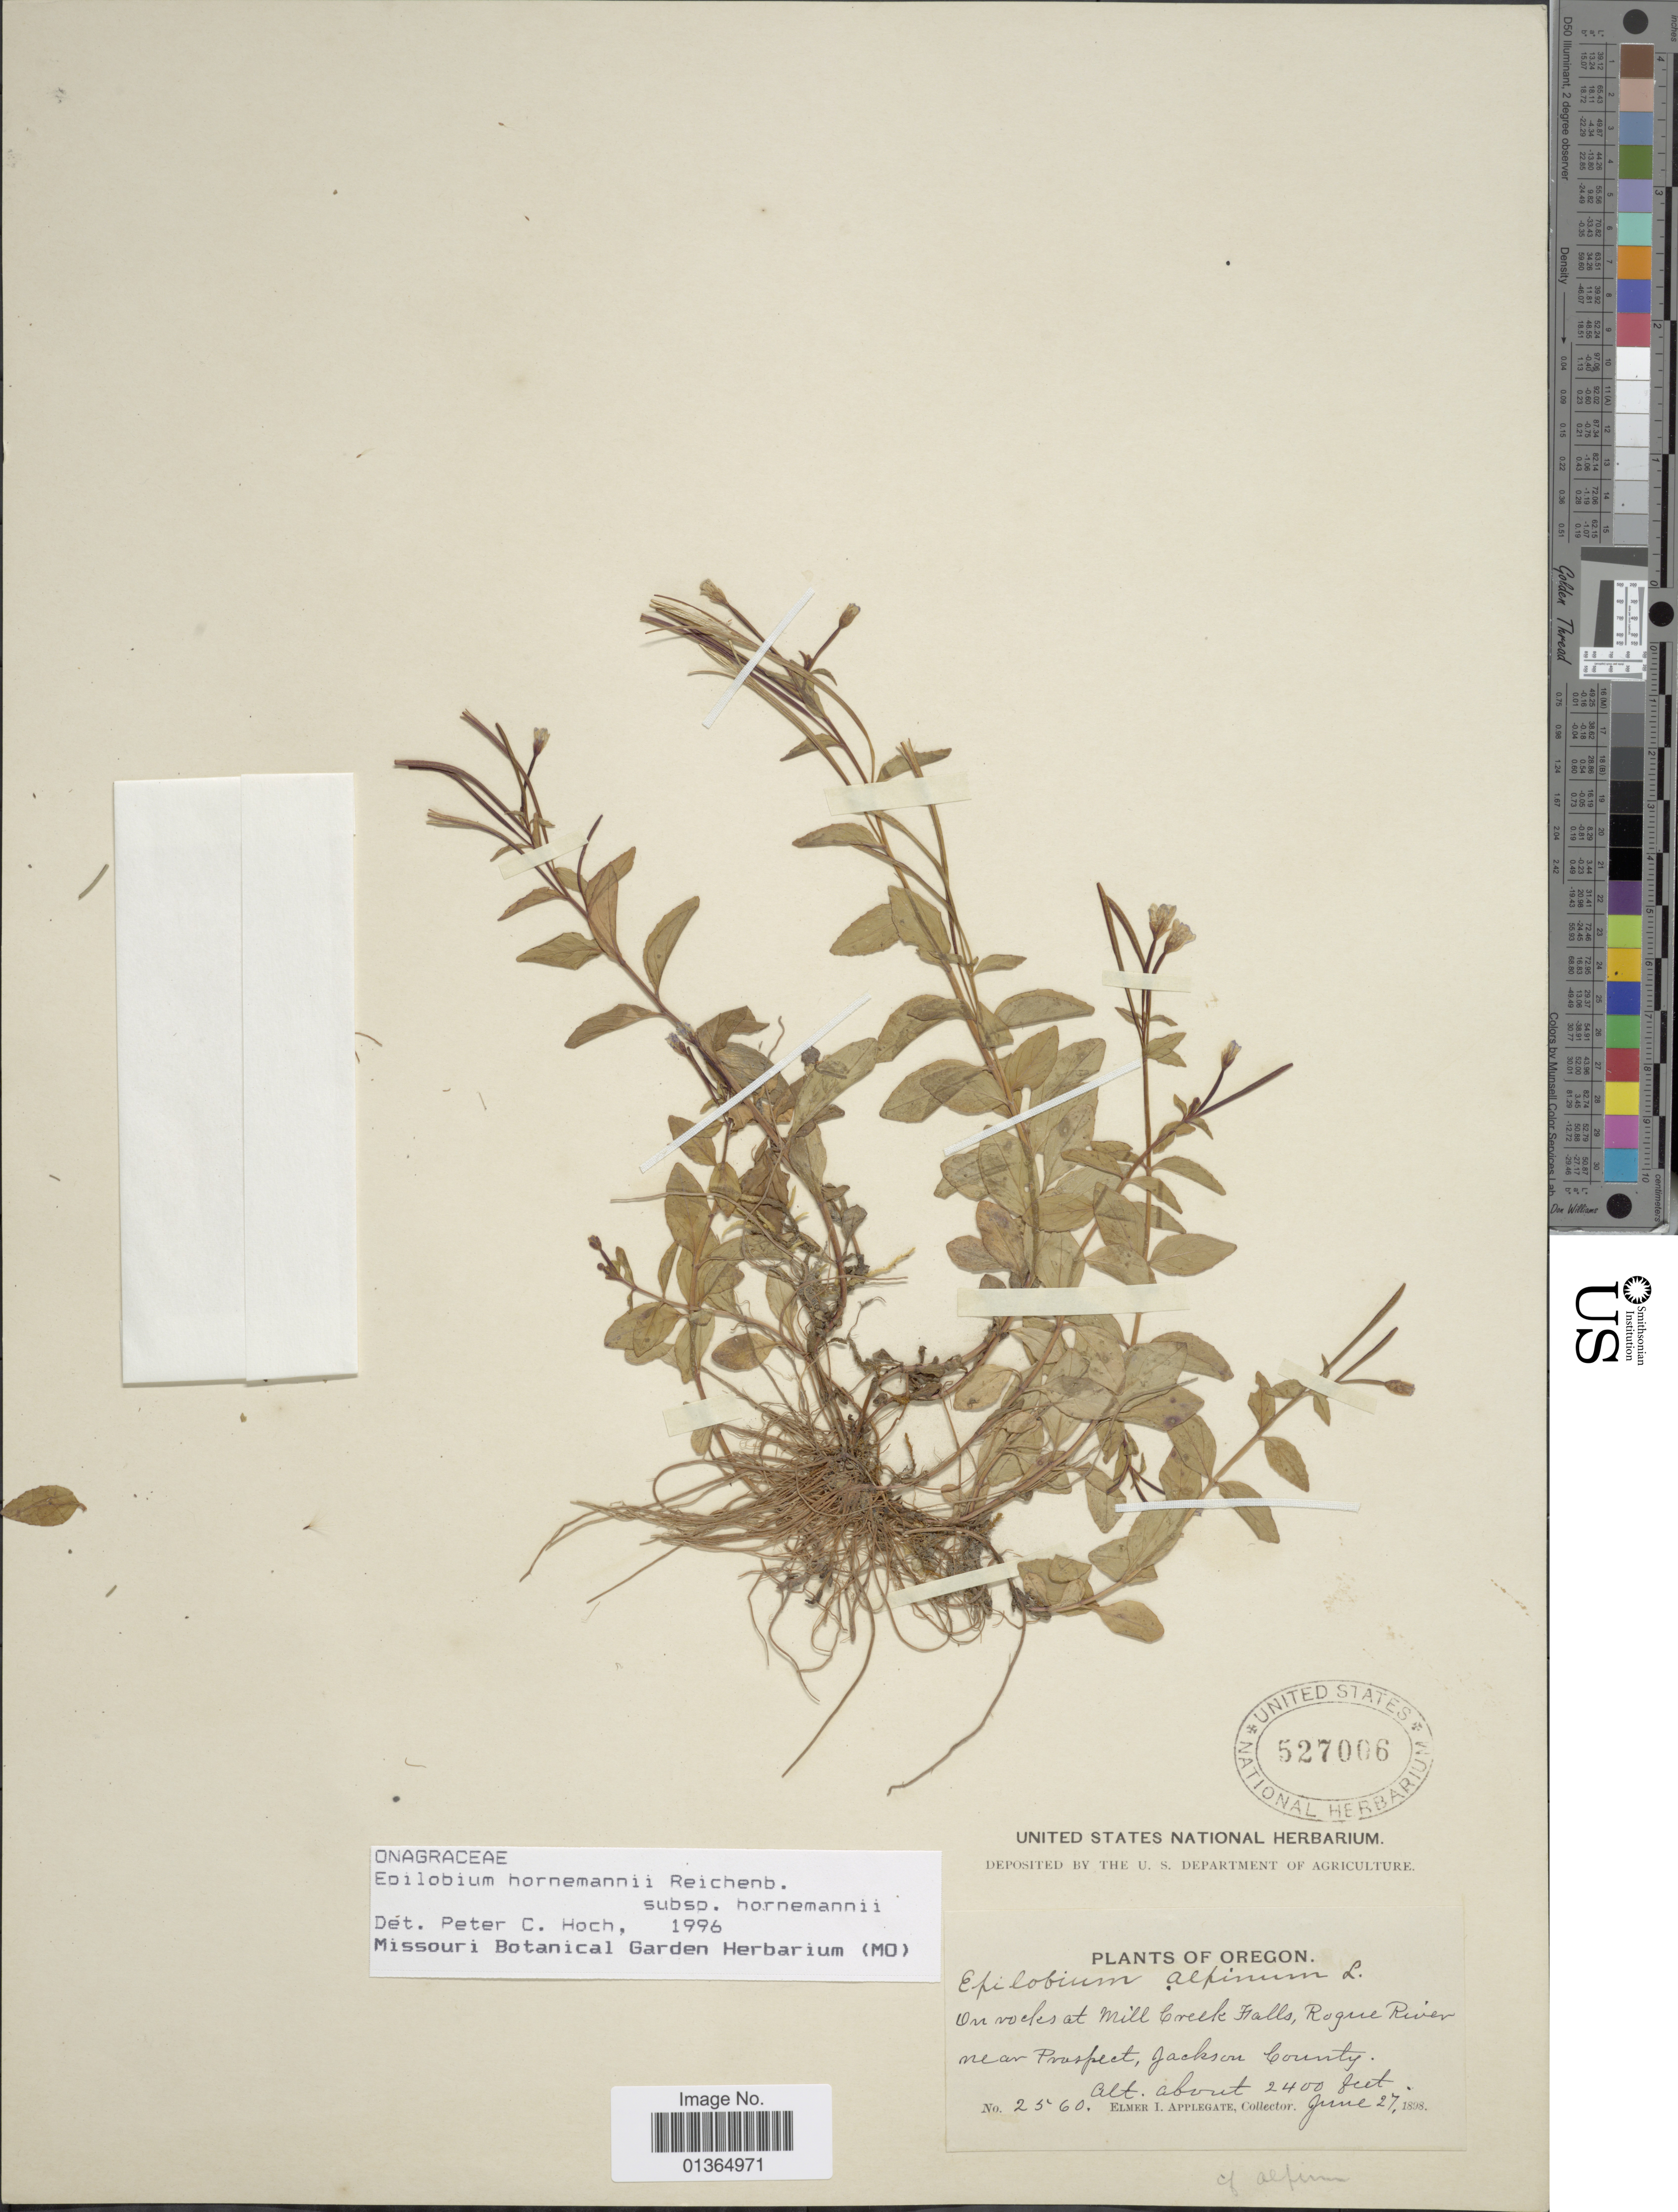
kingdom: Plantae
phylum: Tracheophyta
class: Magnoliopsida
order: Myrtales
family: Onagraceae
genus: Epilobium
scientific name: Epilobium hornemannii subsp. hornemannii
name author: Rchb.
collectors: E. I. Applegate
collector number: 2560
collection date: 1898-06-27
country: United States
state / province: Oregon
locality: On rocks at Mill Creek Falls, Rogue River near Prospect, Jackson County.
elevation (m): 732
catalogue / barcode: US 527006